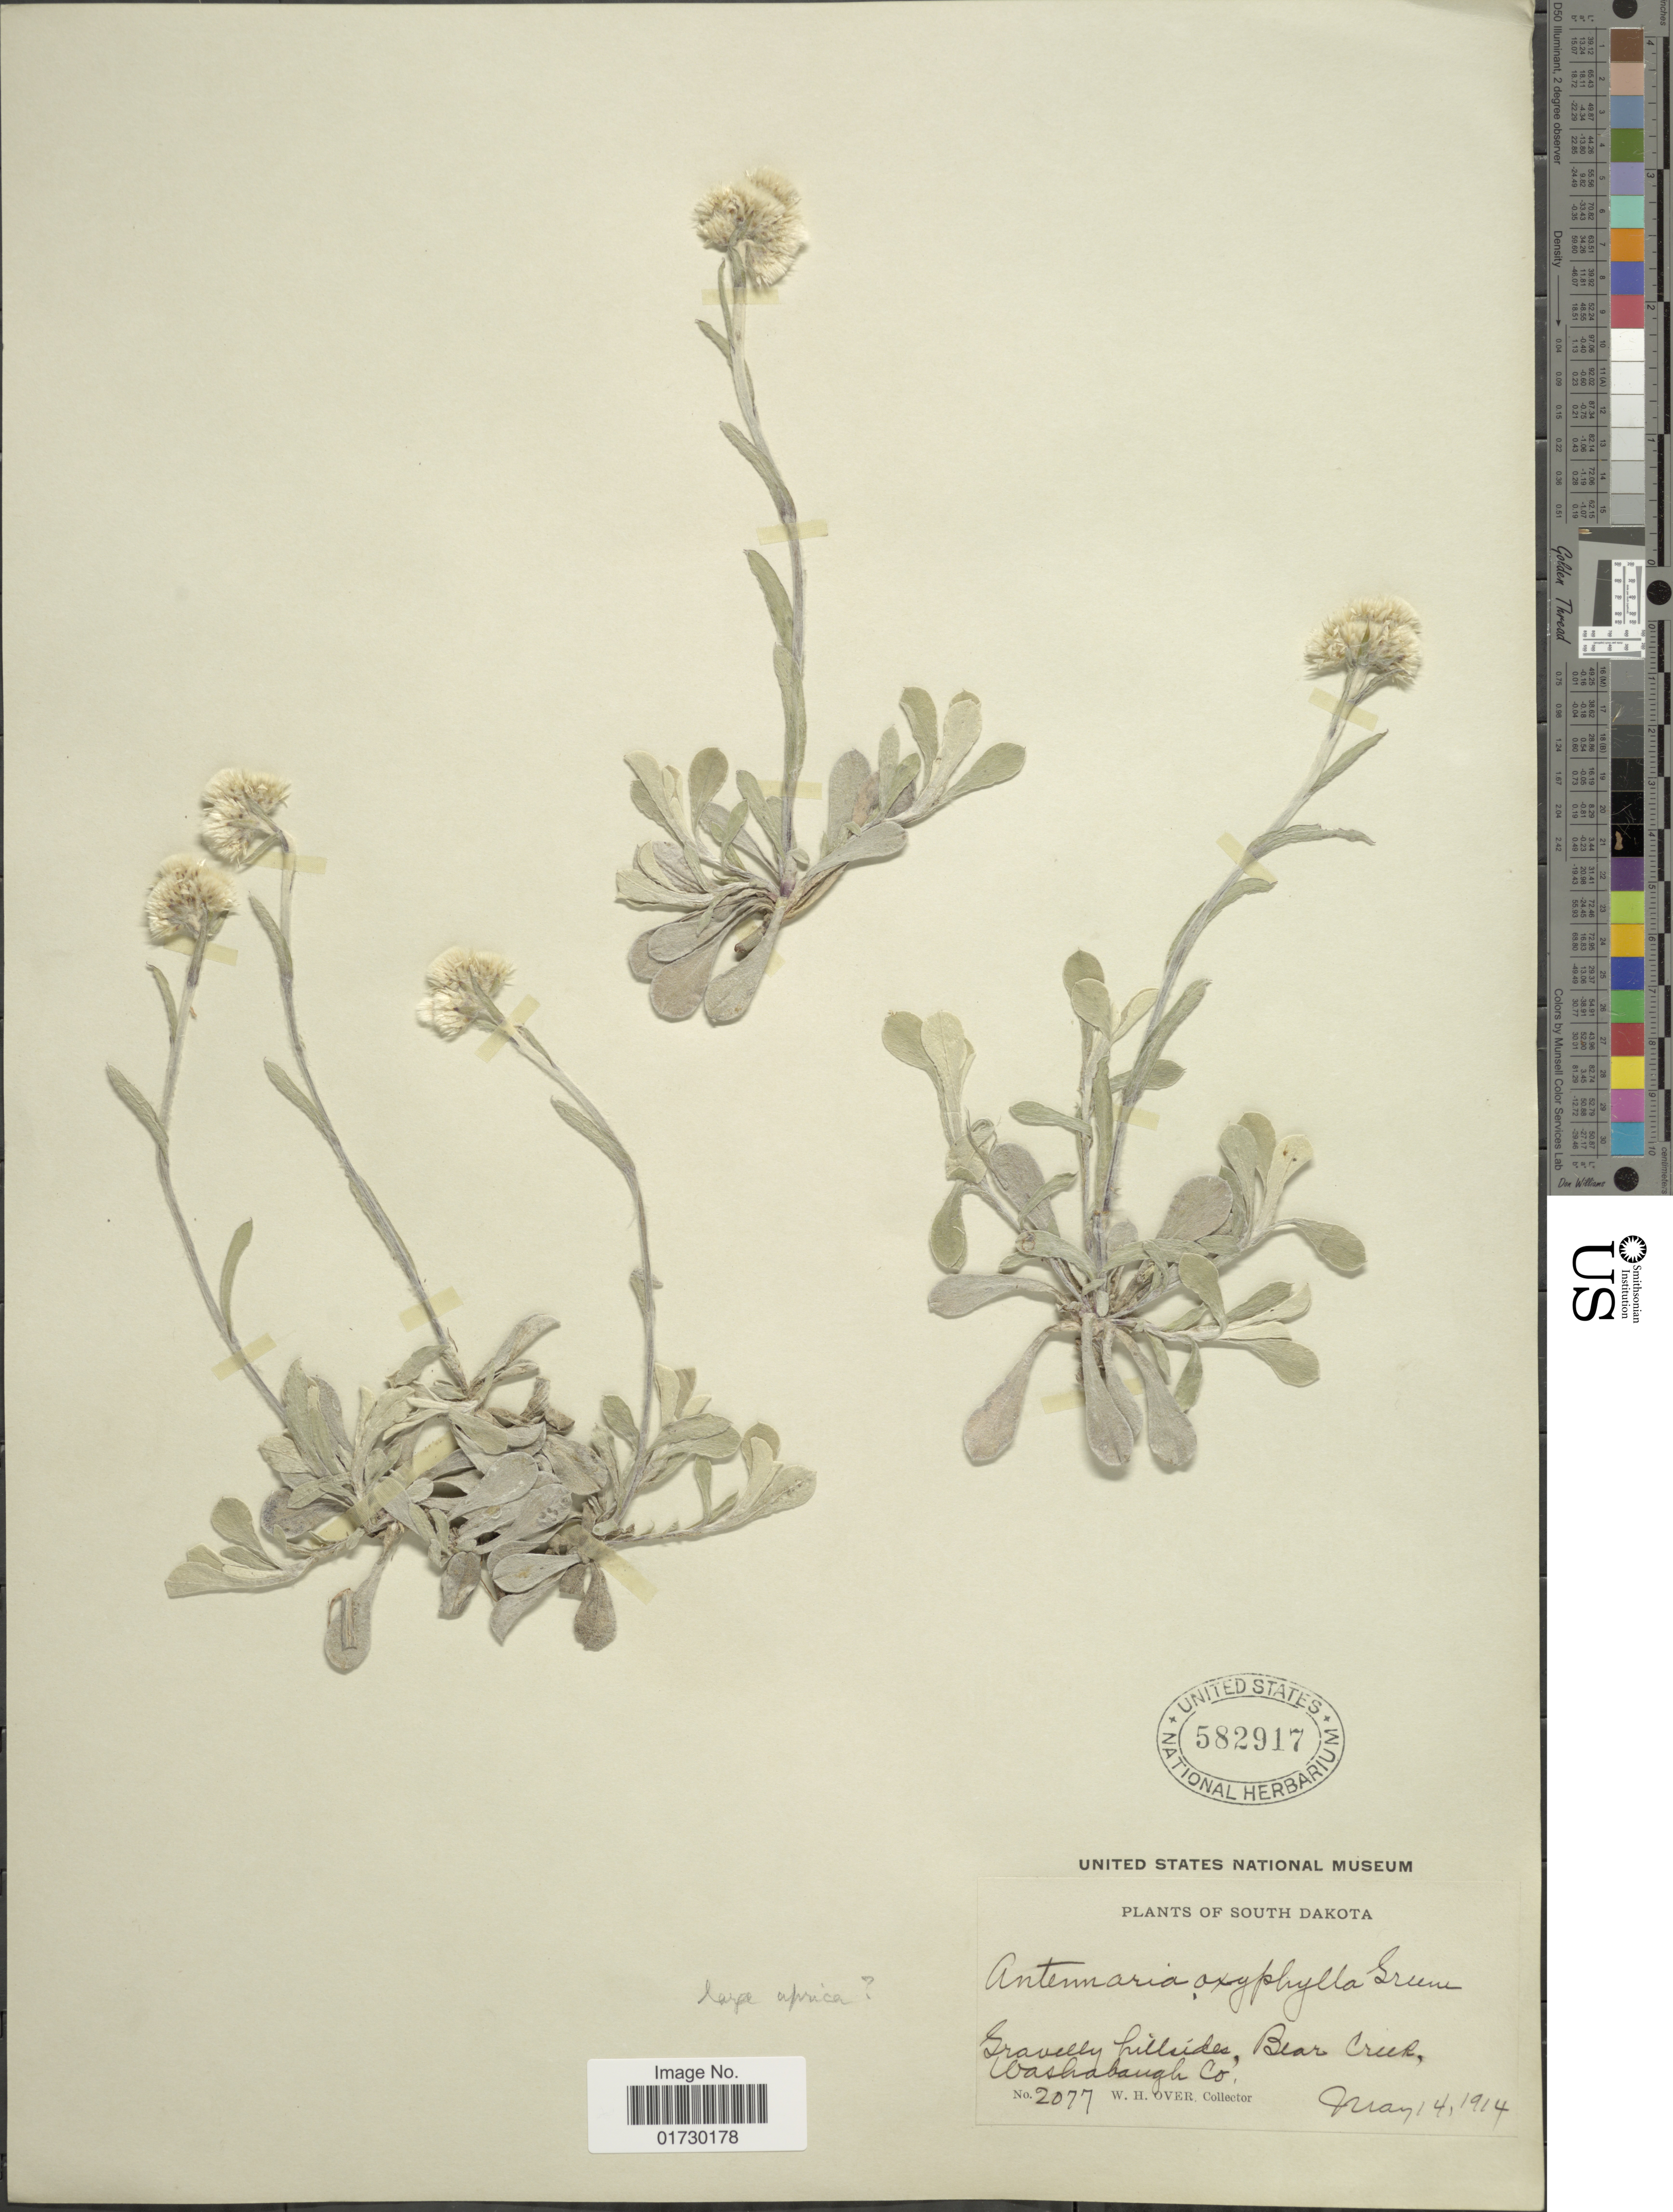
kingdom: Plantae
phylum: Tracheophyta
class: Magnoliopsida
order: Asterales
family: Asteraceae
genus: Antennaria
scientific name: Antennaria aprica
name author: Greene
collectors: W. Over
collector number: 2077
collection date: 1914-05-14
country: United States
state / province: South Dakota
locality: Gravelly hillside, Bear Creek, Washabaugh Co.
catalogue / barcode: US 582917